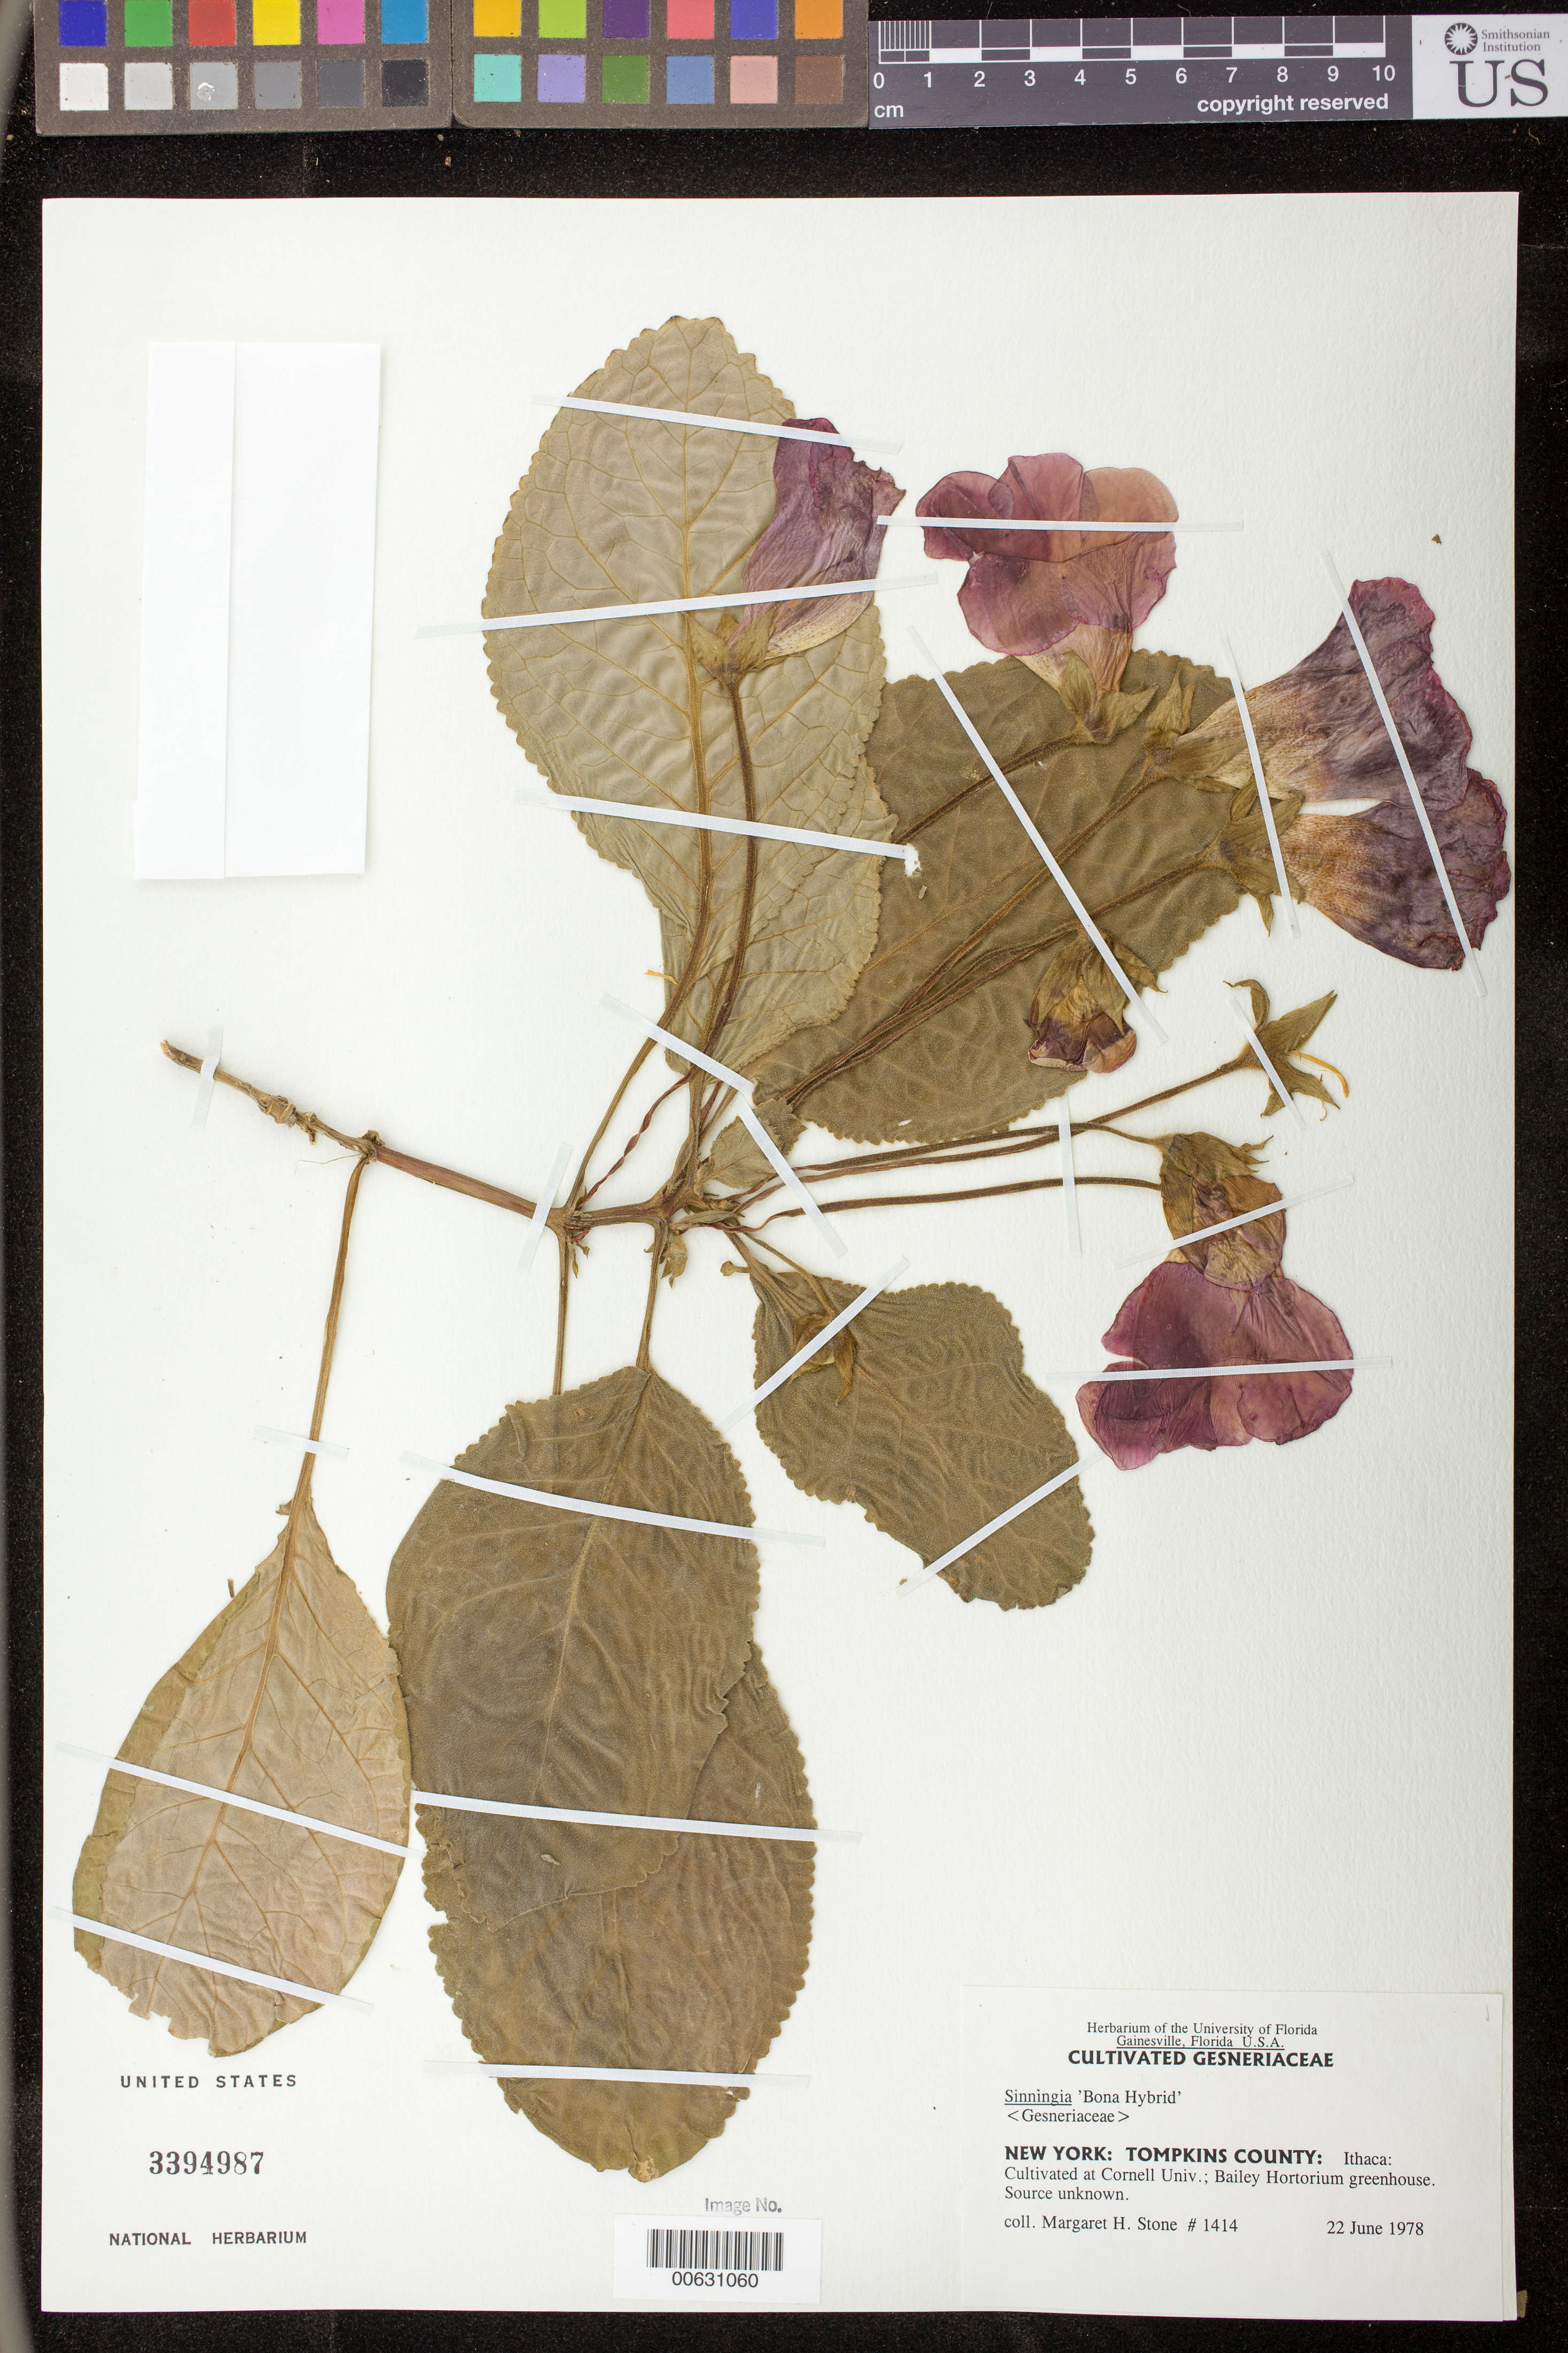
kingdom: Plantae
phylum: Tracheophyta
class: Magnoliopsida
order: Lamiales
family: Gesneriaceae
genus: Sinningia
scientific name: Sinningia hybrid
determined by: Skog, Laurence E.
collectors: M. Stone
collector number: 1414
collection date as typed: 22 Jun 1978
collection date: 1978-06-22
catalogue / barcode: US 3394987